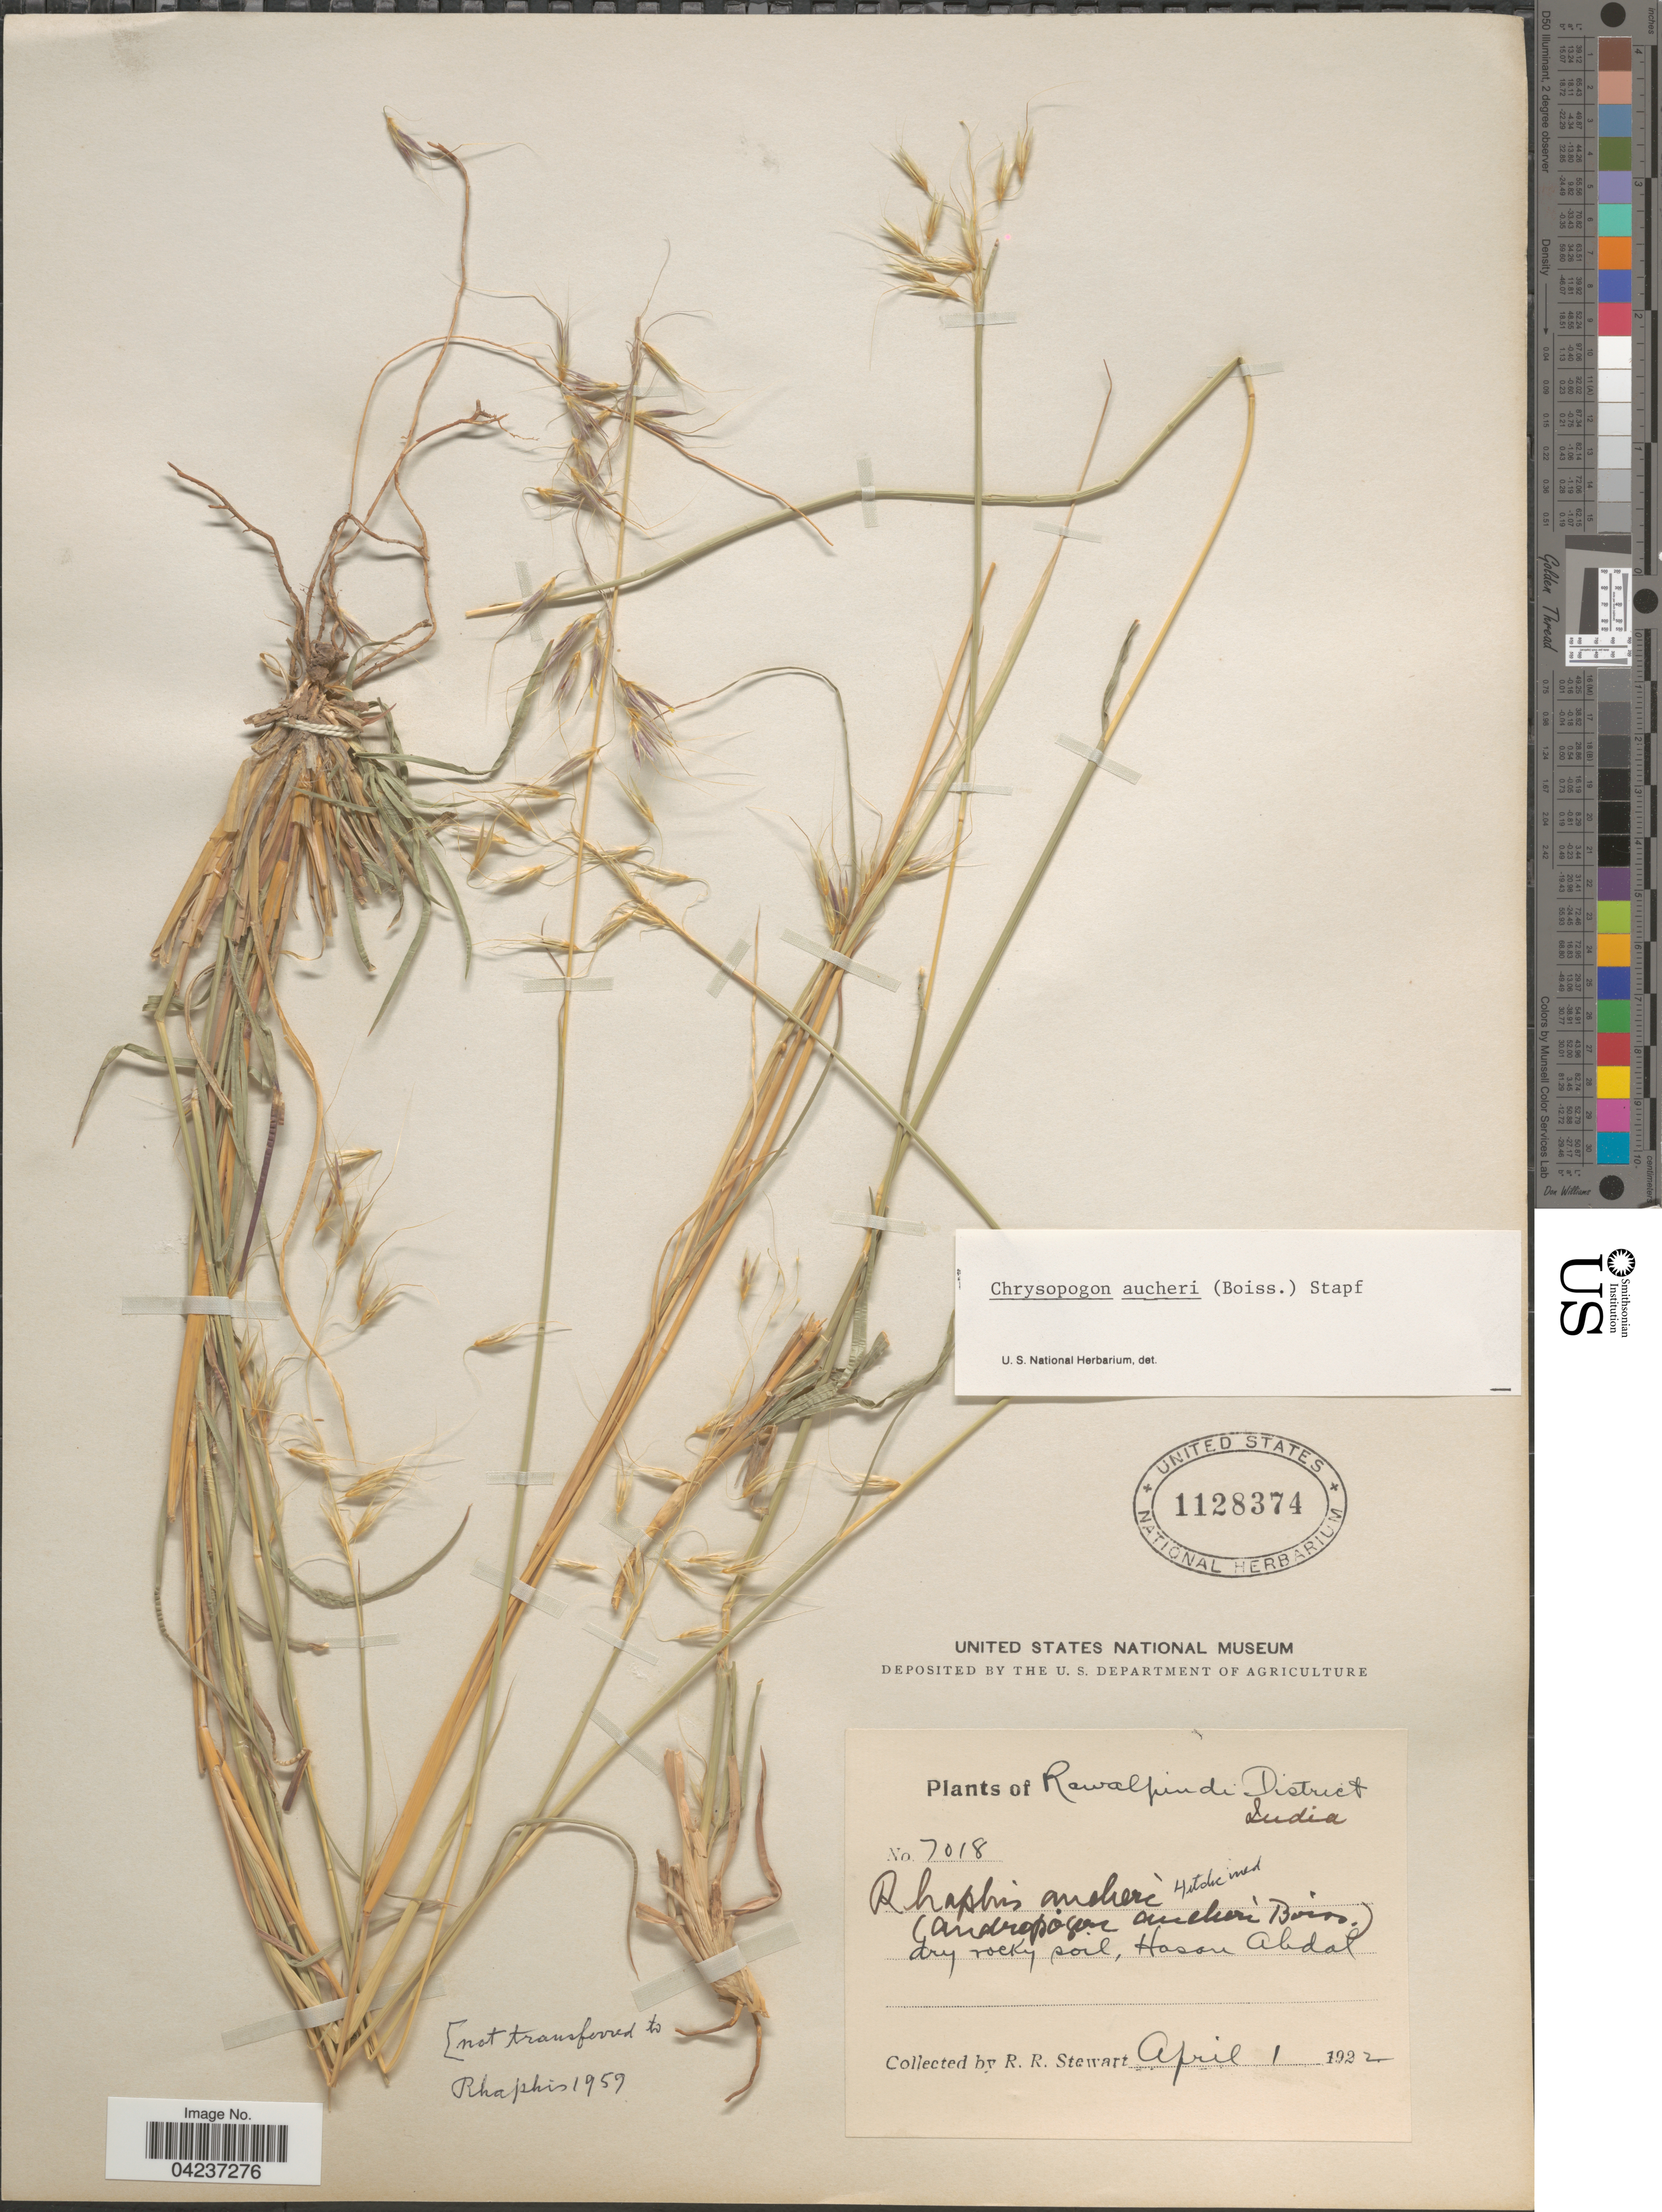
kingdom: Plantae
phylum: Tracheophyta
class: Liliopsida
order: Poales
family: Poaceae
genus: Chrysopogon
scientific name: Chrysopogon aucheri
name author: (Boiss.) Stapf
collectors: R. Stewart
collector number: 7018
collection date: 1922-04-01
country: Pakistan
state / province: Punjab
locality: Rawalpindi District. Dry rocky soil, Hasan Abdal.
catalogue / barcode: US 1128374